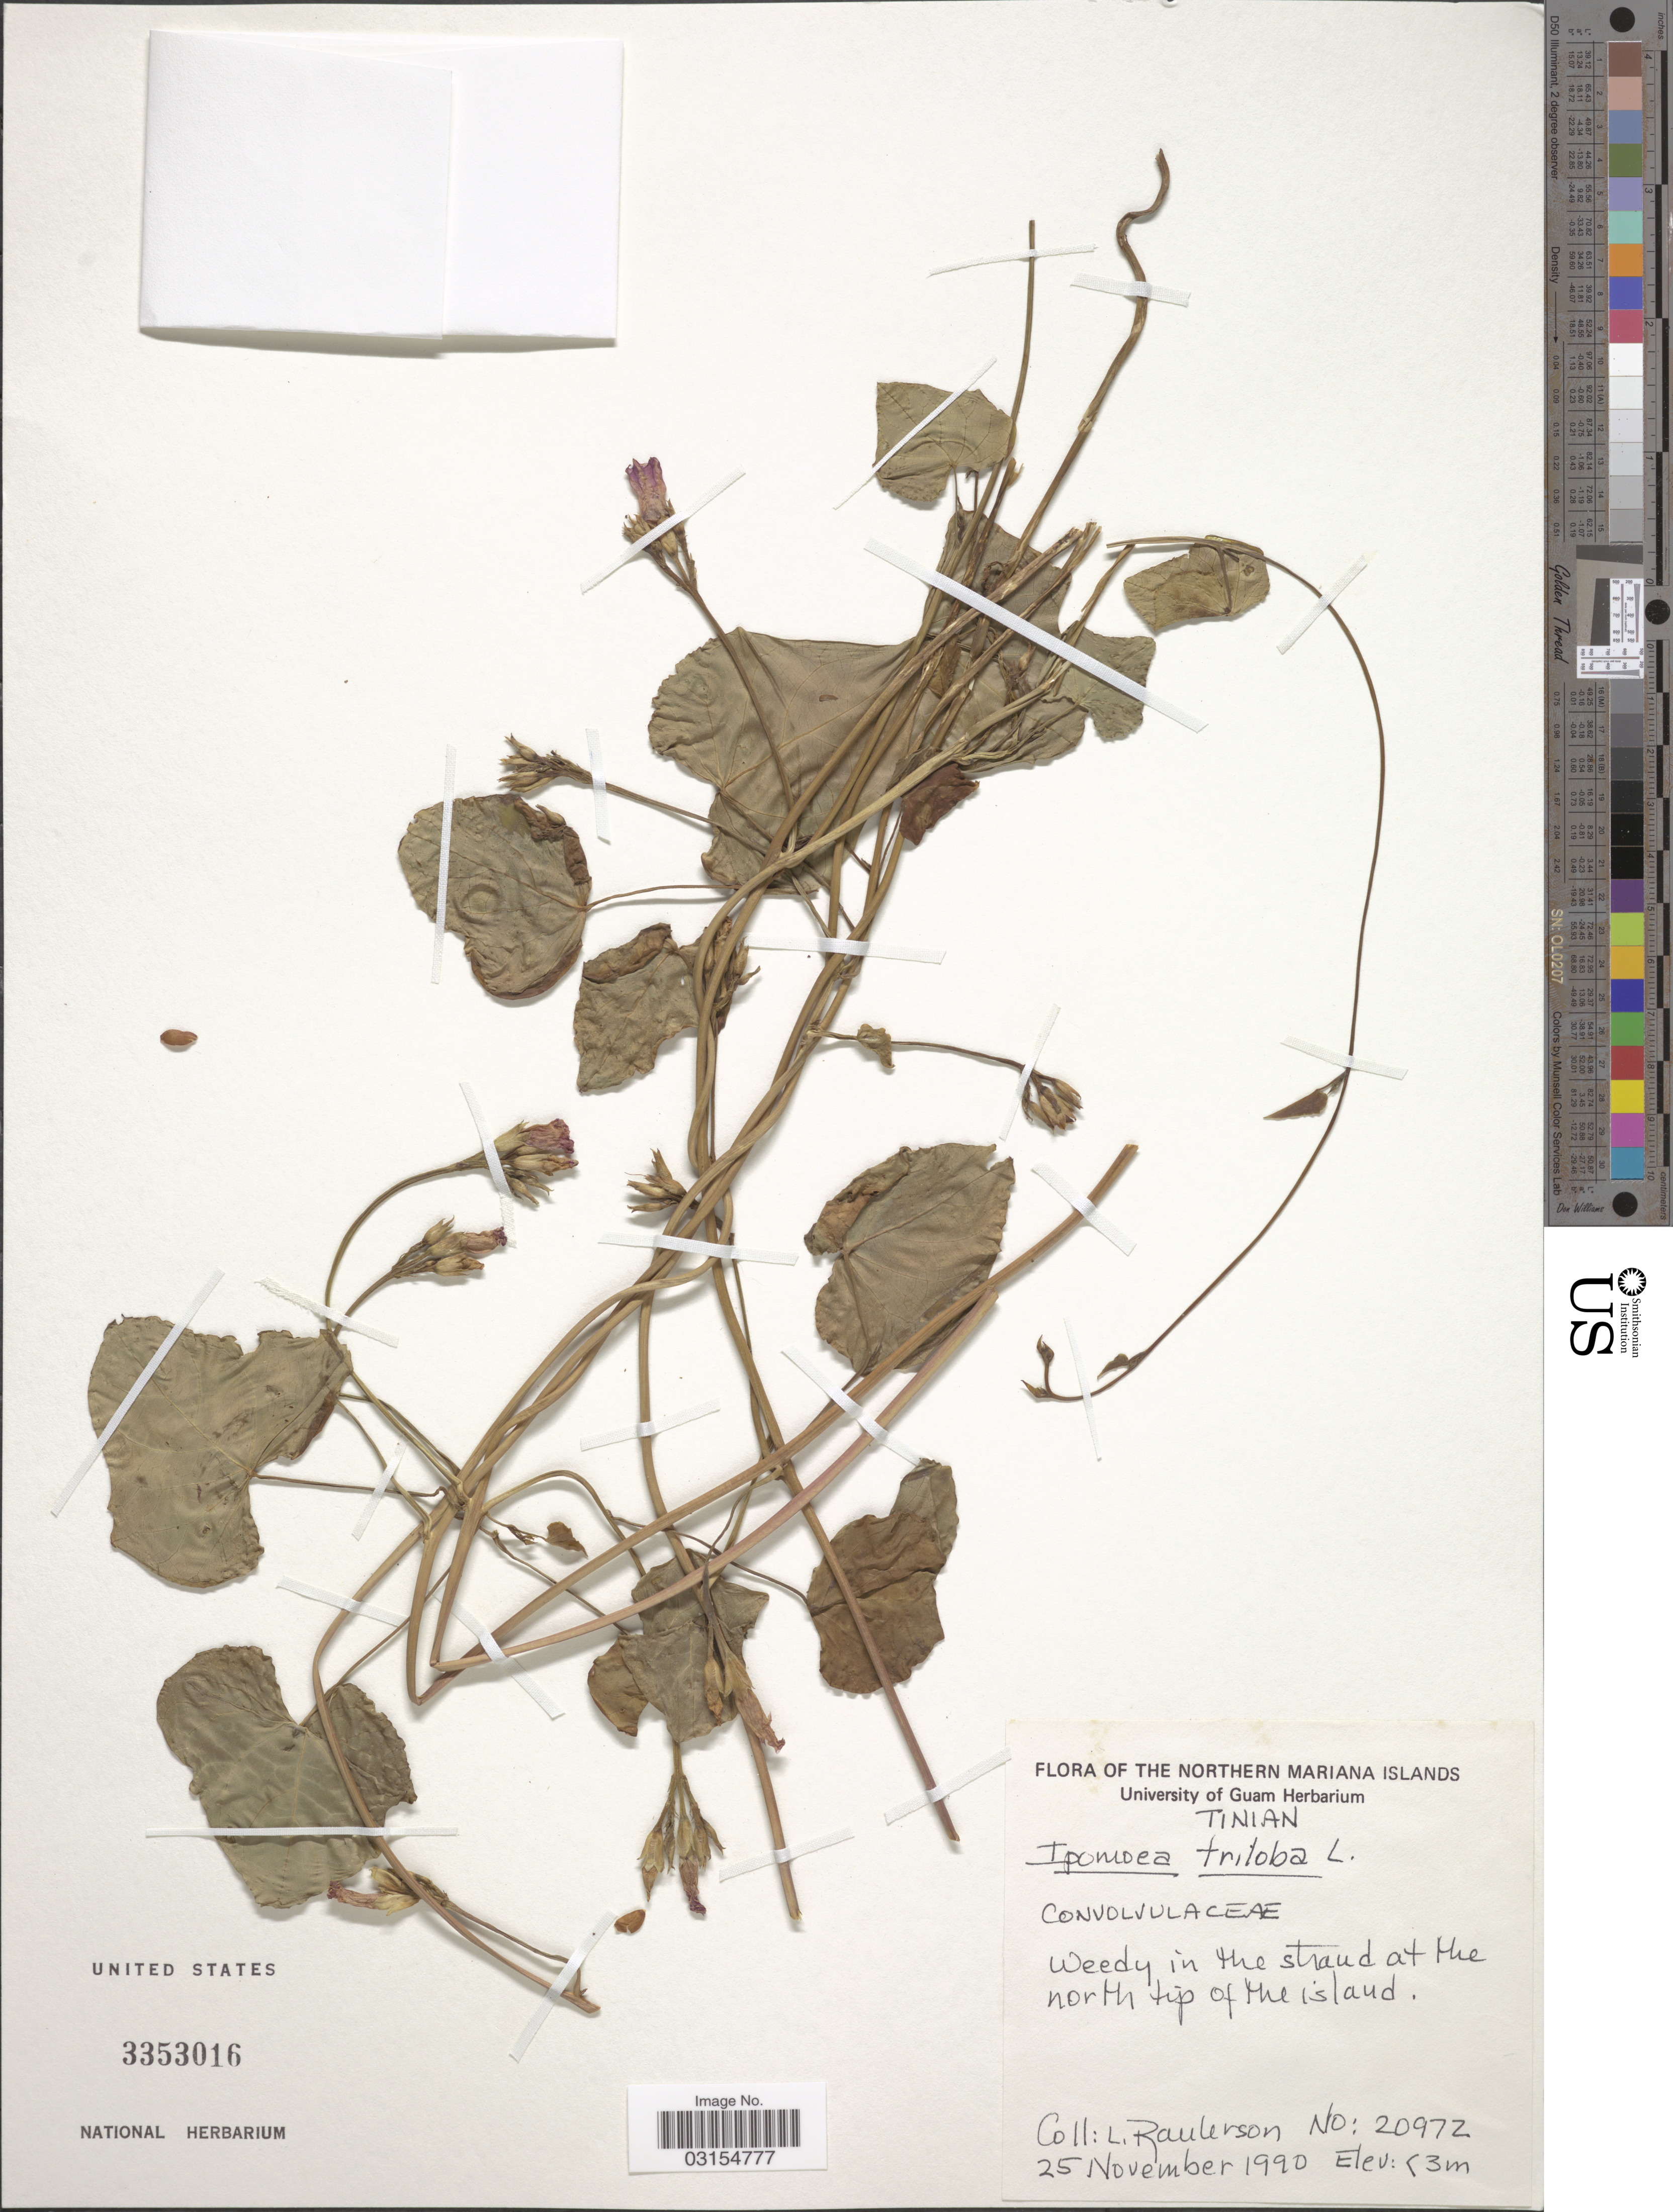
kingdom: Plantae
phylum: Tracheophyta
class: Magnoliopsida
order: Solanales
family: Convolvulaceae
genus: Ipomoea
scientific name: Ipomoea triloba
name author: L.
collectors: L. Raulerson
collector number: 20972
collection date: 1990-11-25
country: Northern Mariana Islands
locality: Tinian, Weedy in the straud at the north tip of the island.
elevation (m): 3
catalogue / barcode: US 3353016